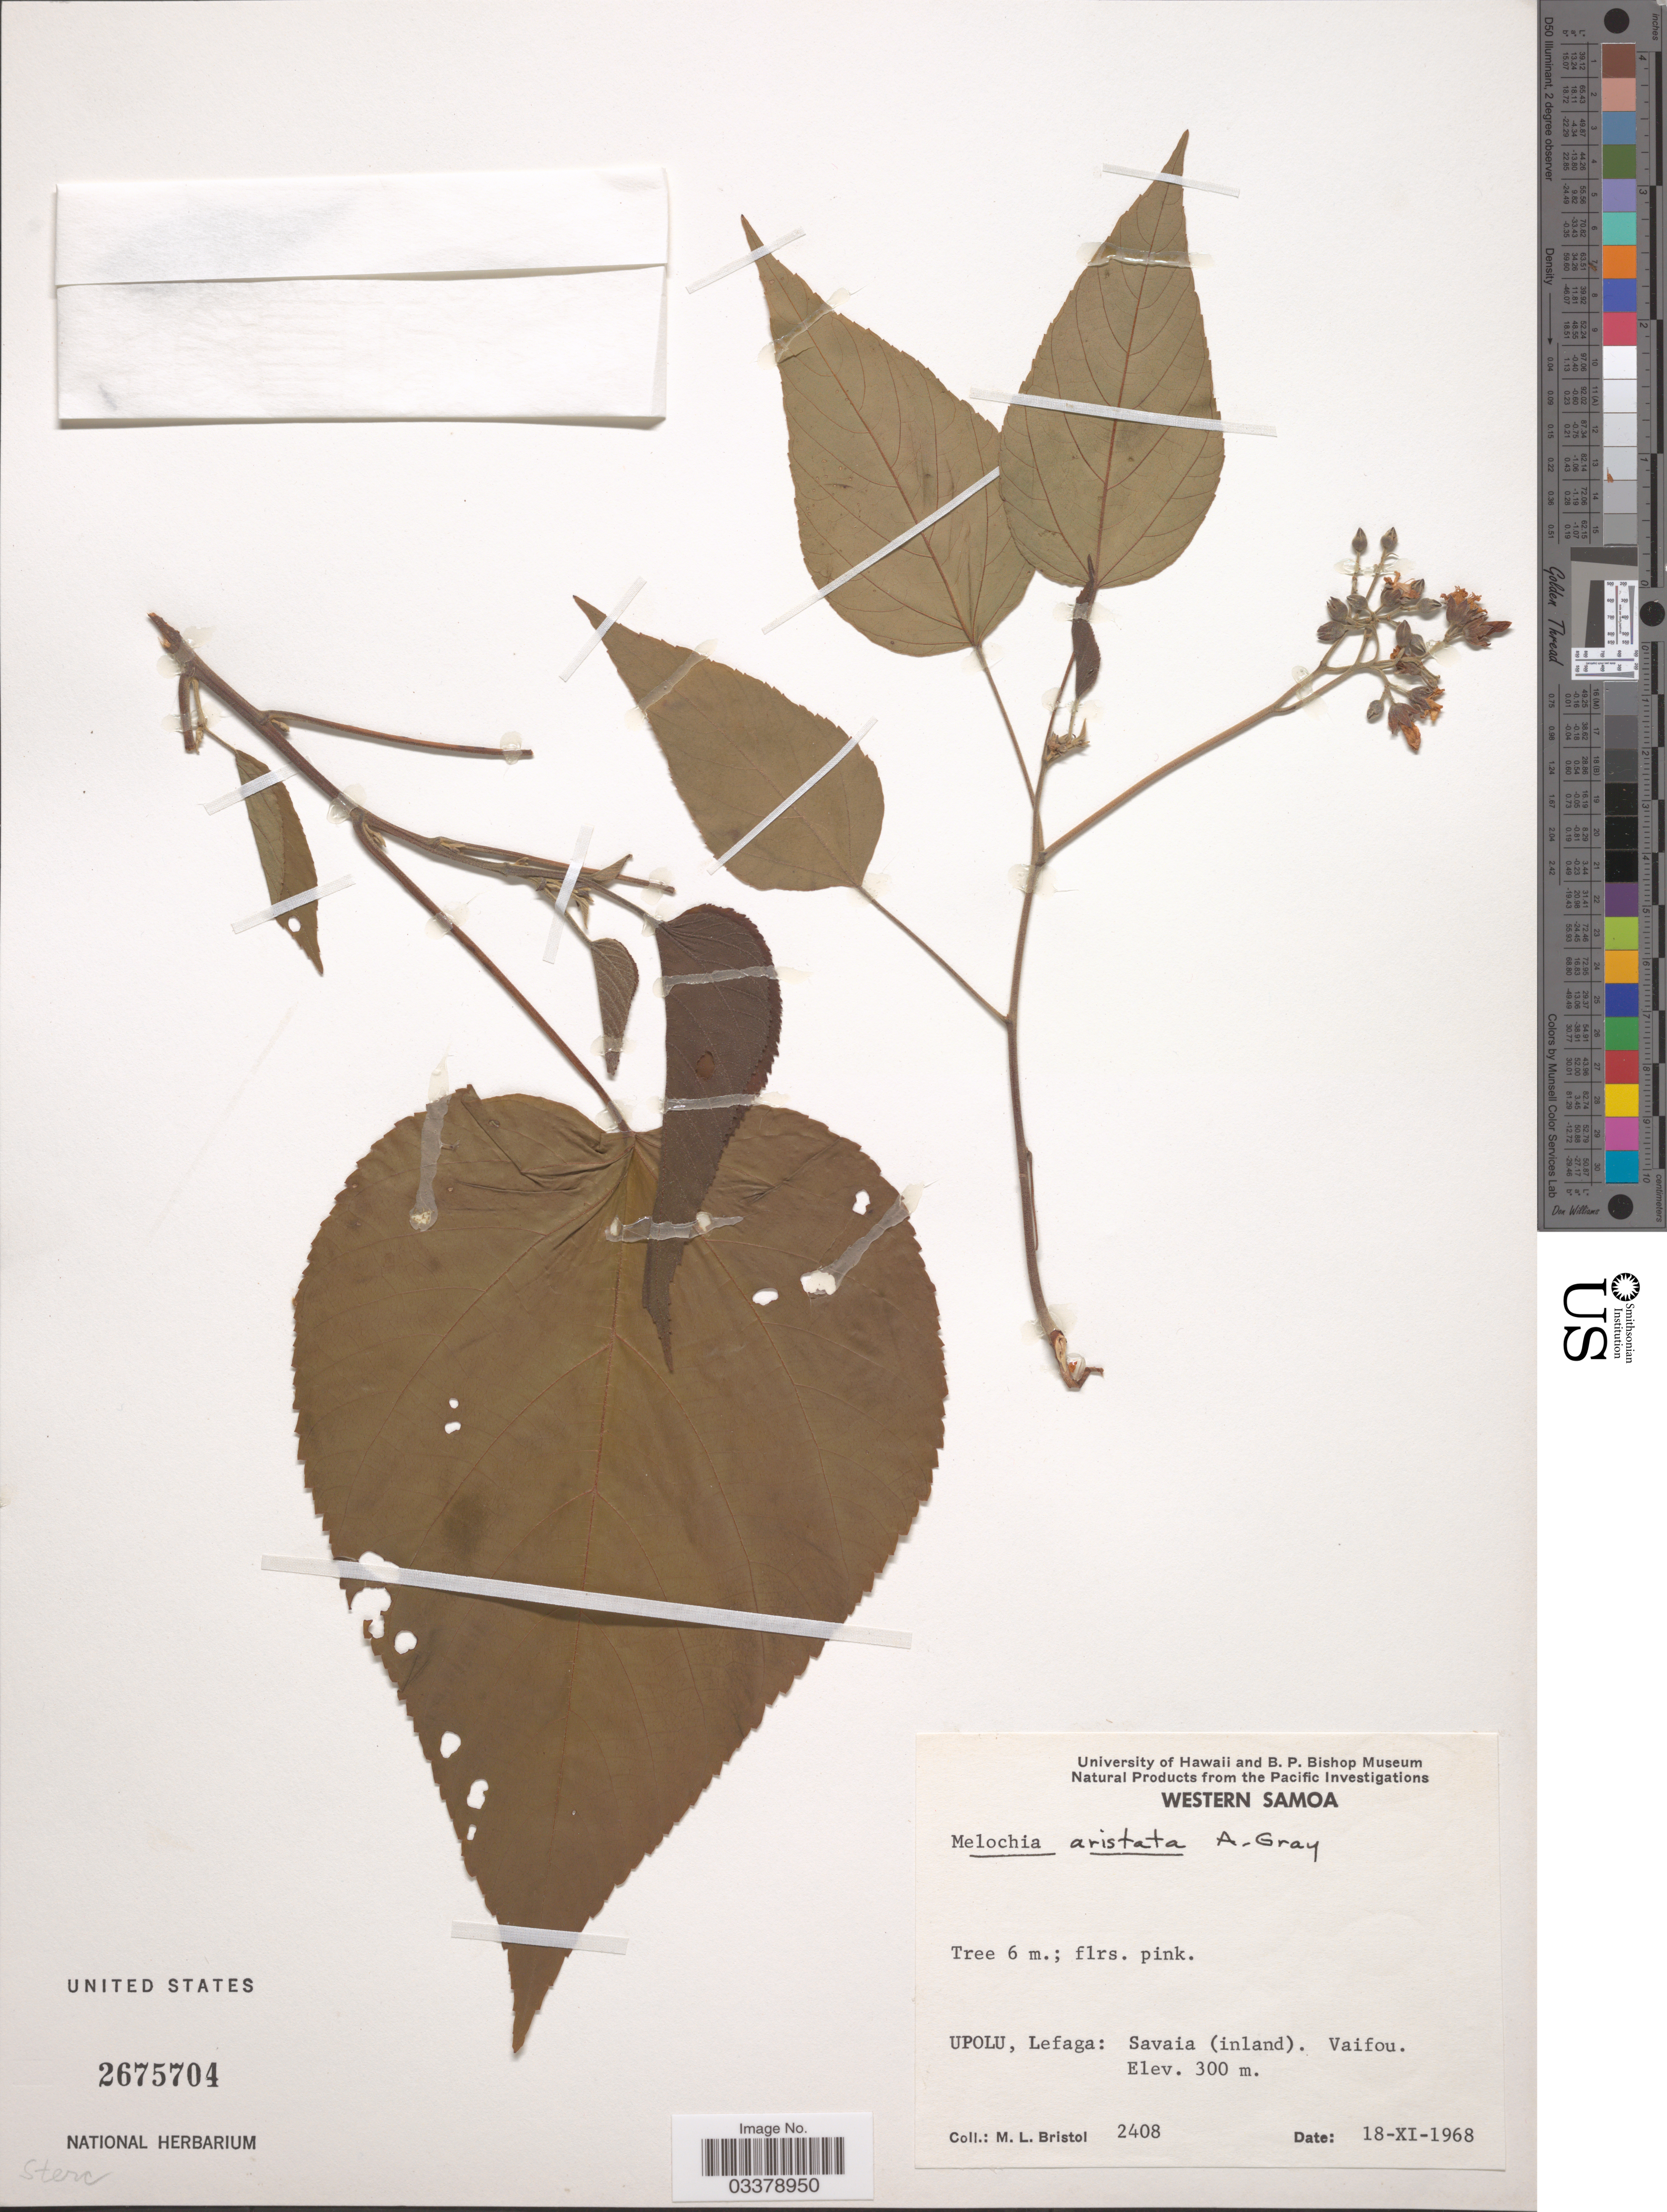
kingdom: Plantae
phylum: Tracheophyta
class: Magnoliopsida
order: Malvales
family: Malvaceae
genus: Melochia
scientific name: Melochia aristata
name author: A. Gray in Wilkes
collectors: M. L. Bristol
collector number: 2408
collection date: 1968-11-18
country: Samoa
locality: Upolu, Lefaga: Savaia (inland). Vaifou.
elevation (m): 300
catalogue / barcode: US 2675704